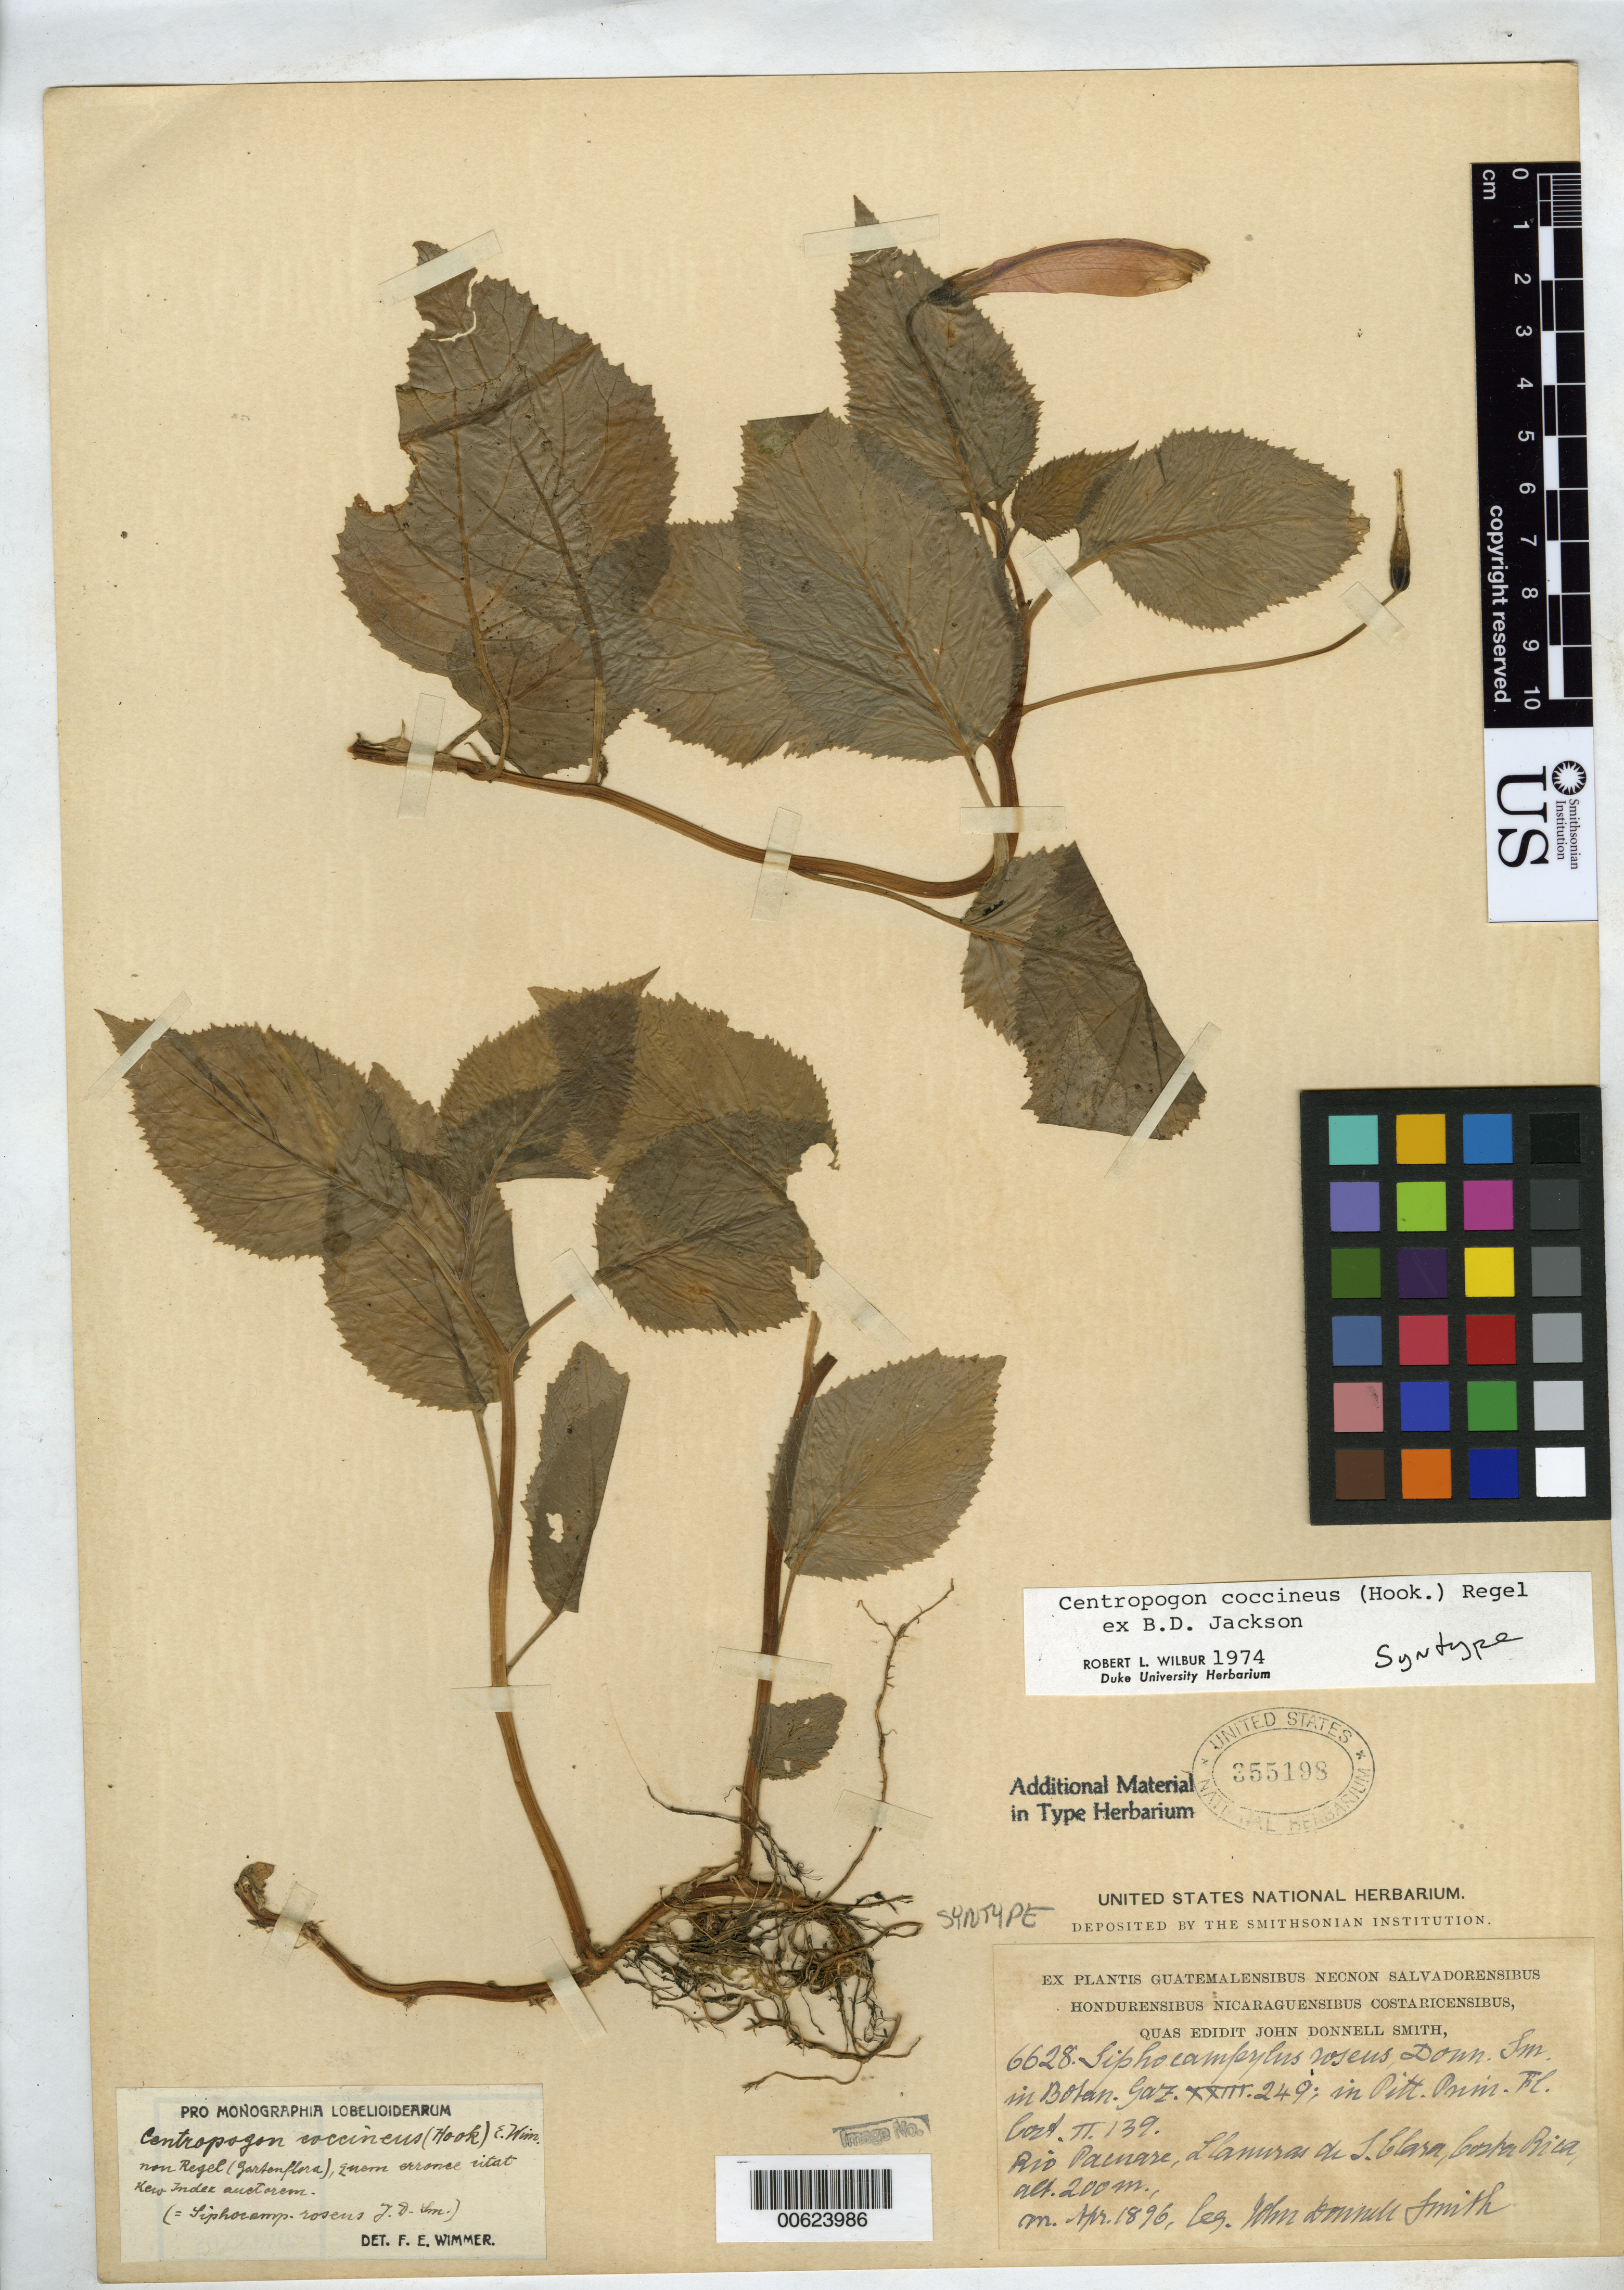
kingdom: Plantae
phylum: Tracheophyta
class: Magnoliopsida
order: Asterales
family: Campanulaceae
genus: Siphocampylus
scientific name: Siphocampylus roseus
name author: Donn. Sm.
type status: Syntype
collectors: J. Donnell Smith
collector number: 6628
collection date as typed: Apr 1896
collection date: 1896-04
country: Costa Rica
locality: Rio Pacuare, Llanura de Santa Clara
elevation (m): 200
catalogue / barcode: US 355198